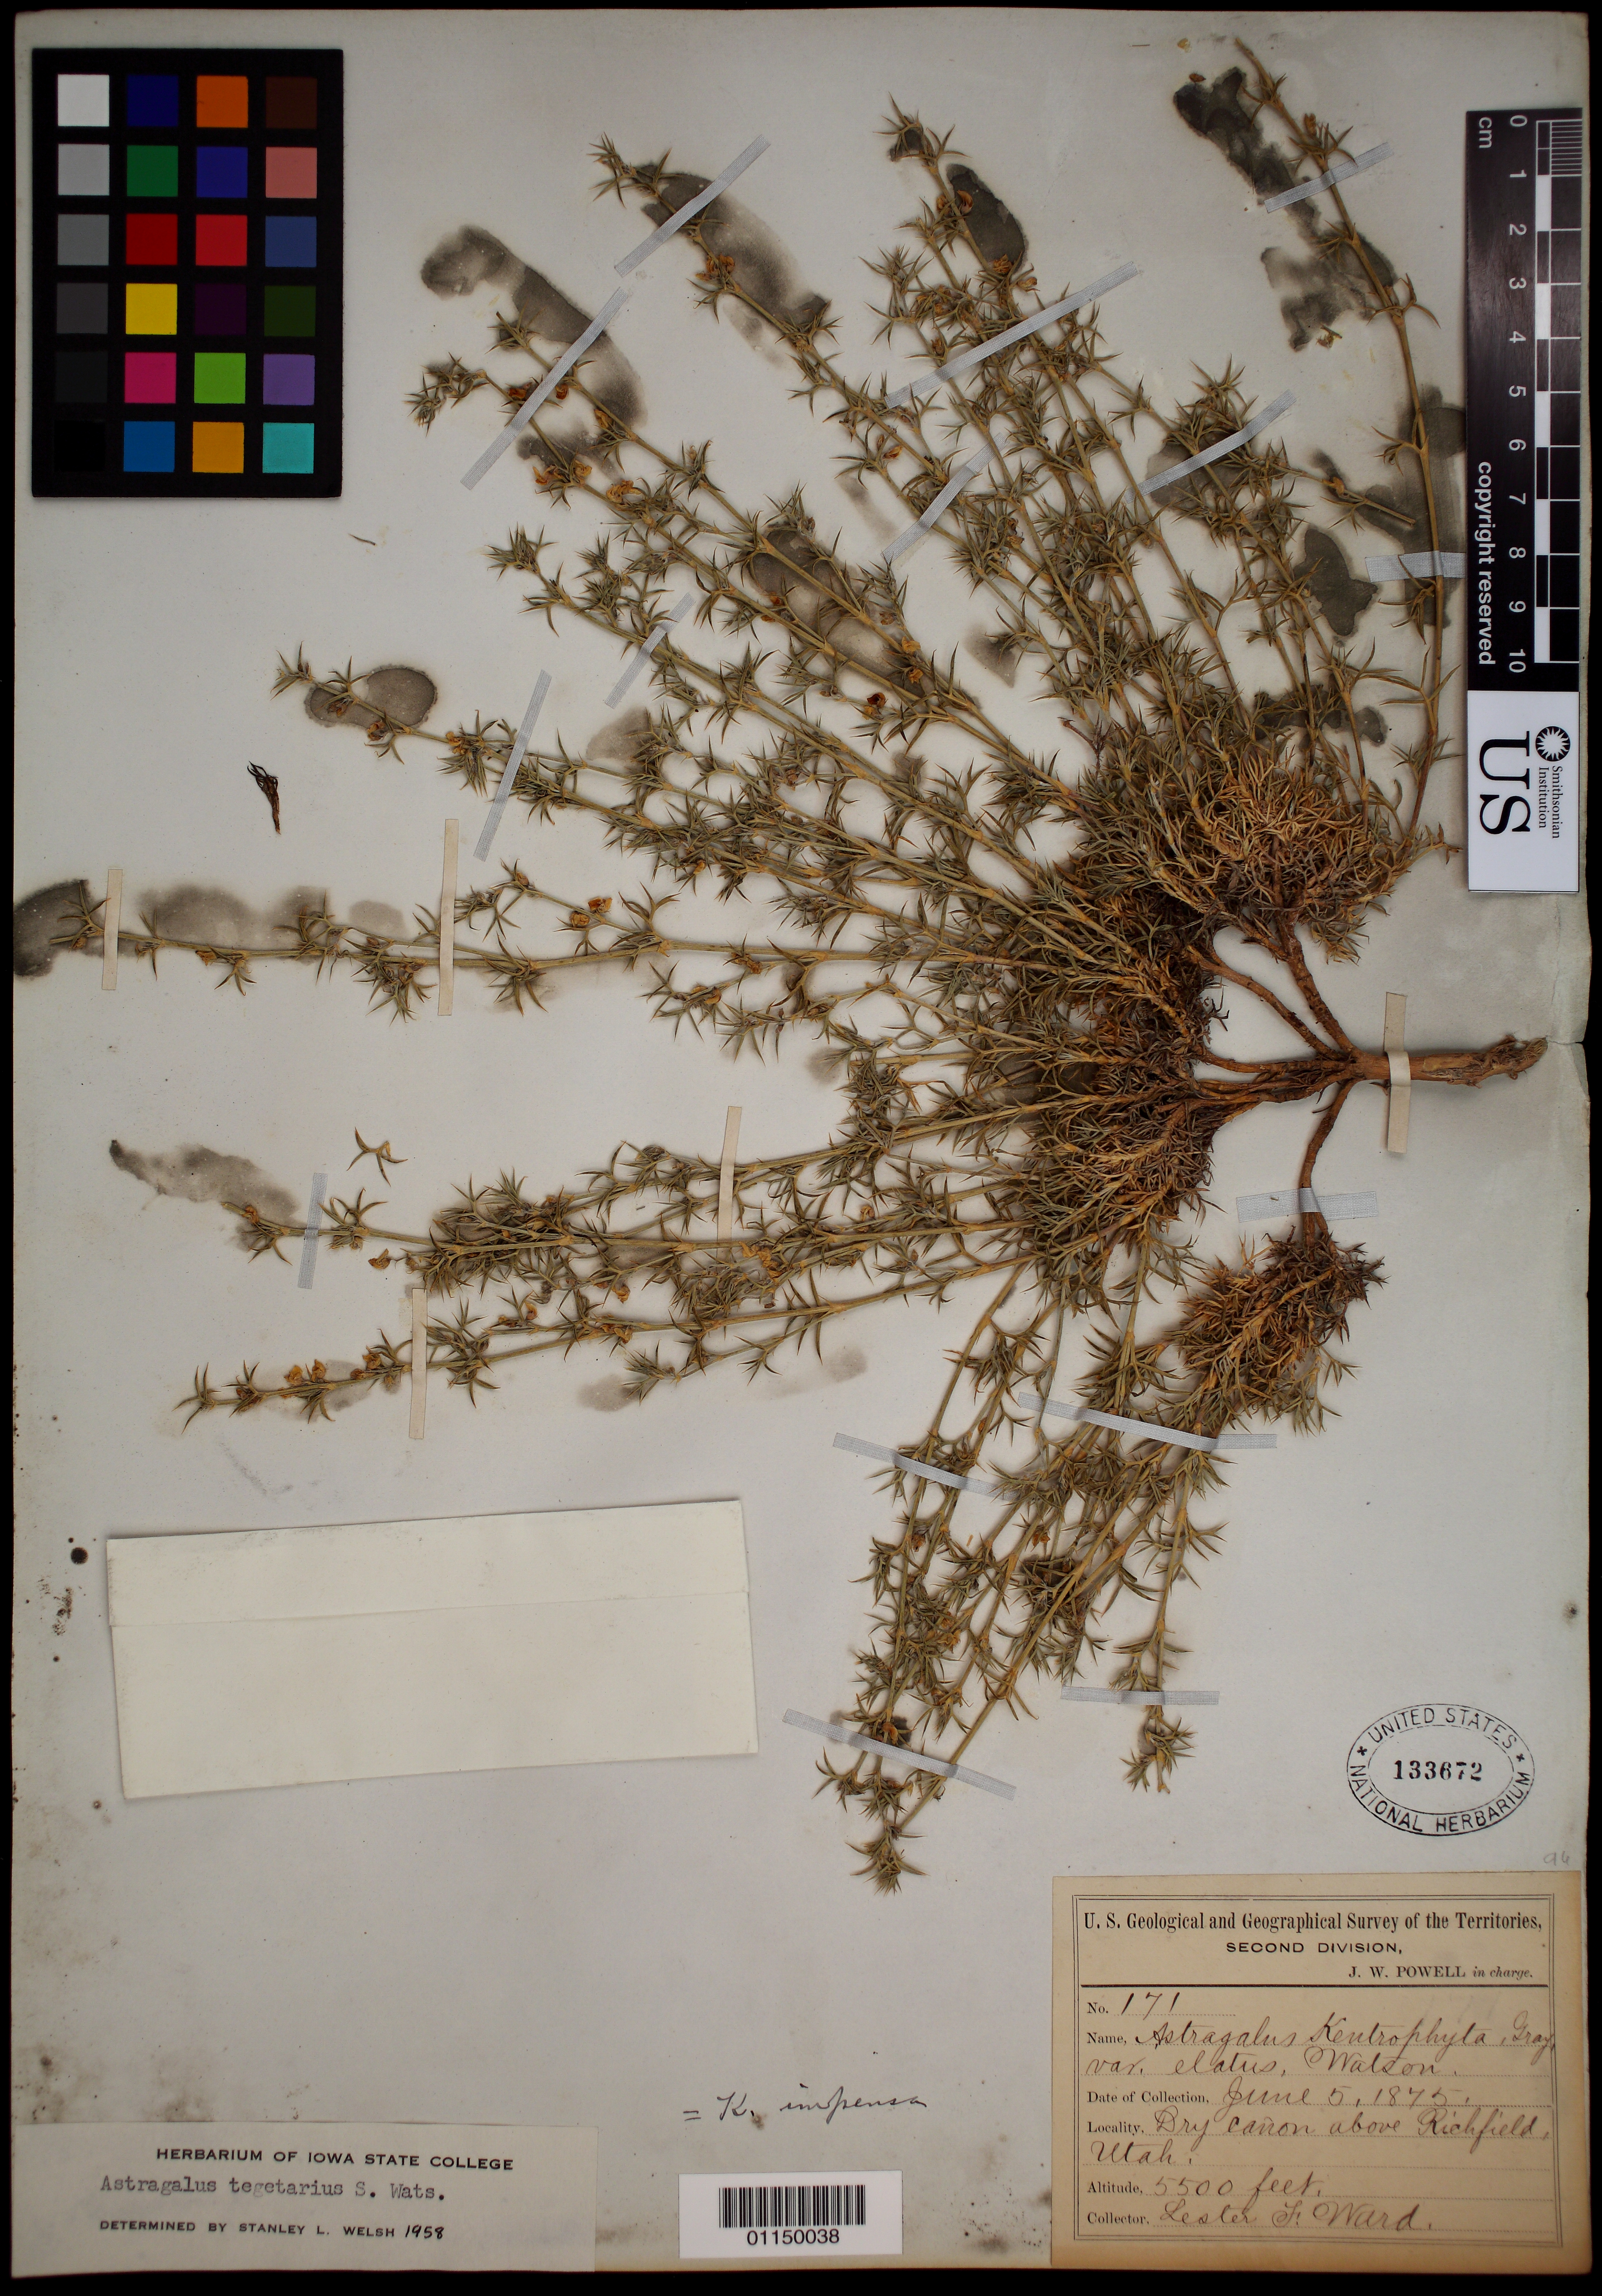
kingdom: Plantae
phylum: Tracheophyta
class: Magnoliopsida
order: Fabales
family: Fabaceae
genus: Astragalus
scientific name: Astragalus tegetarioides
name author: M.E. Jones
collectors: L. F. Ward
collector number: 171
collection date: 1875-06-05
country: United States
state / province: Utah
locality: Dry Canyon above Richfield.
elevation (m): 1676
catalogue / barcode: US 133672